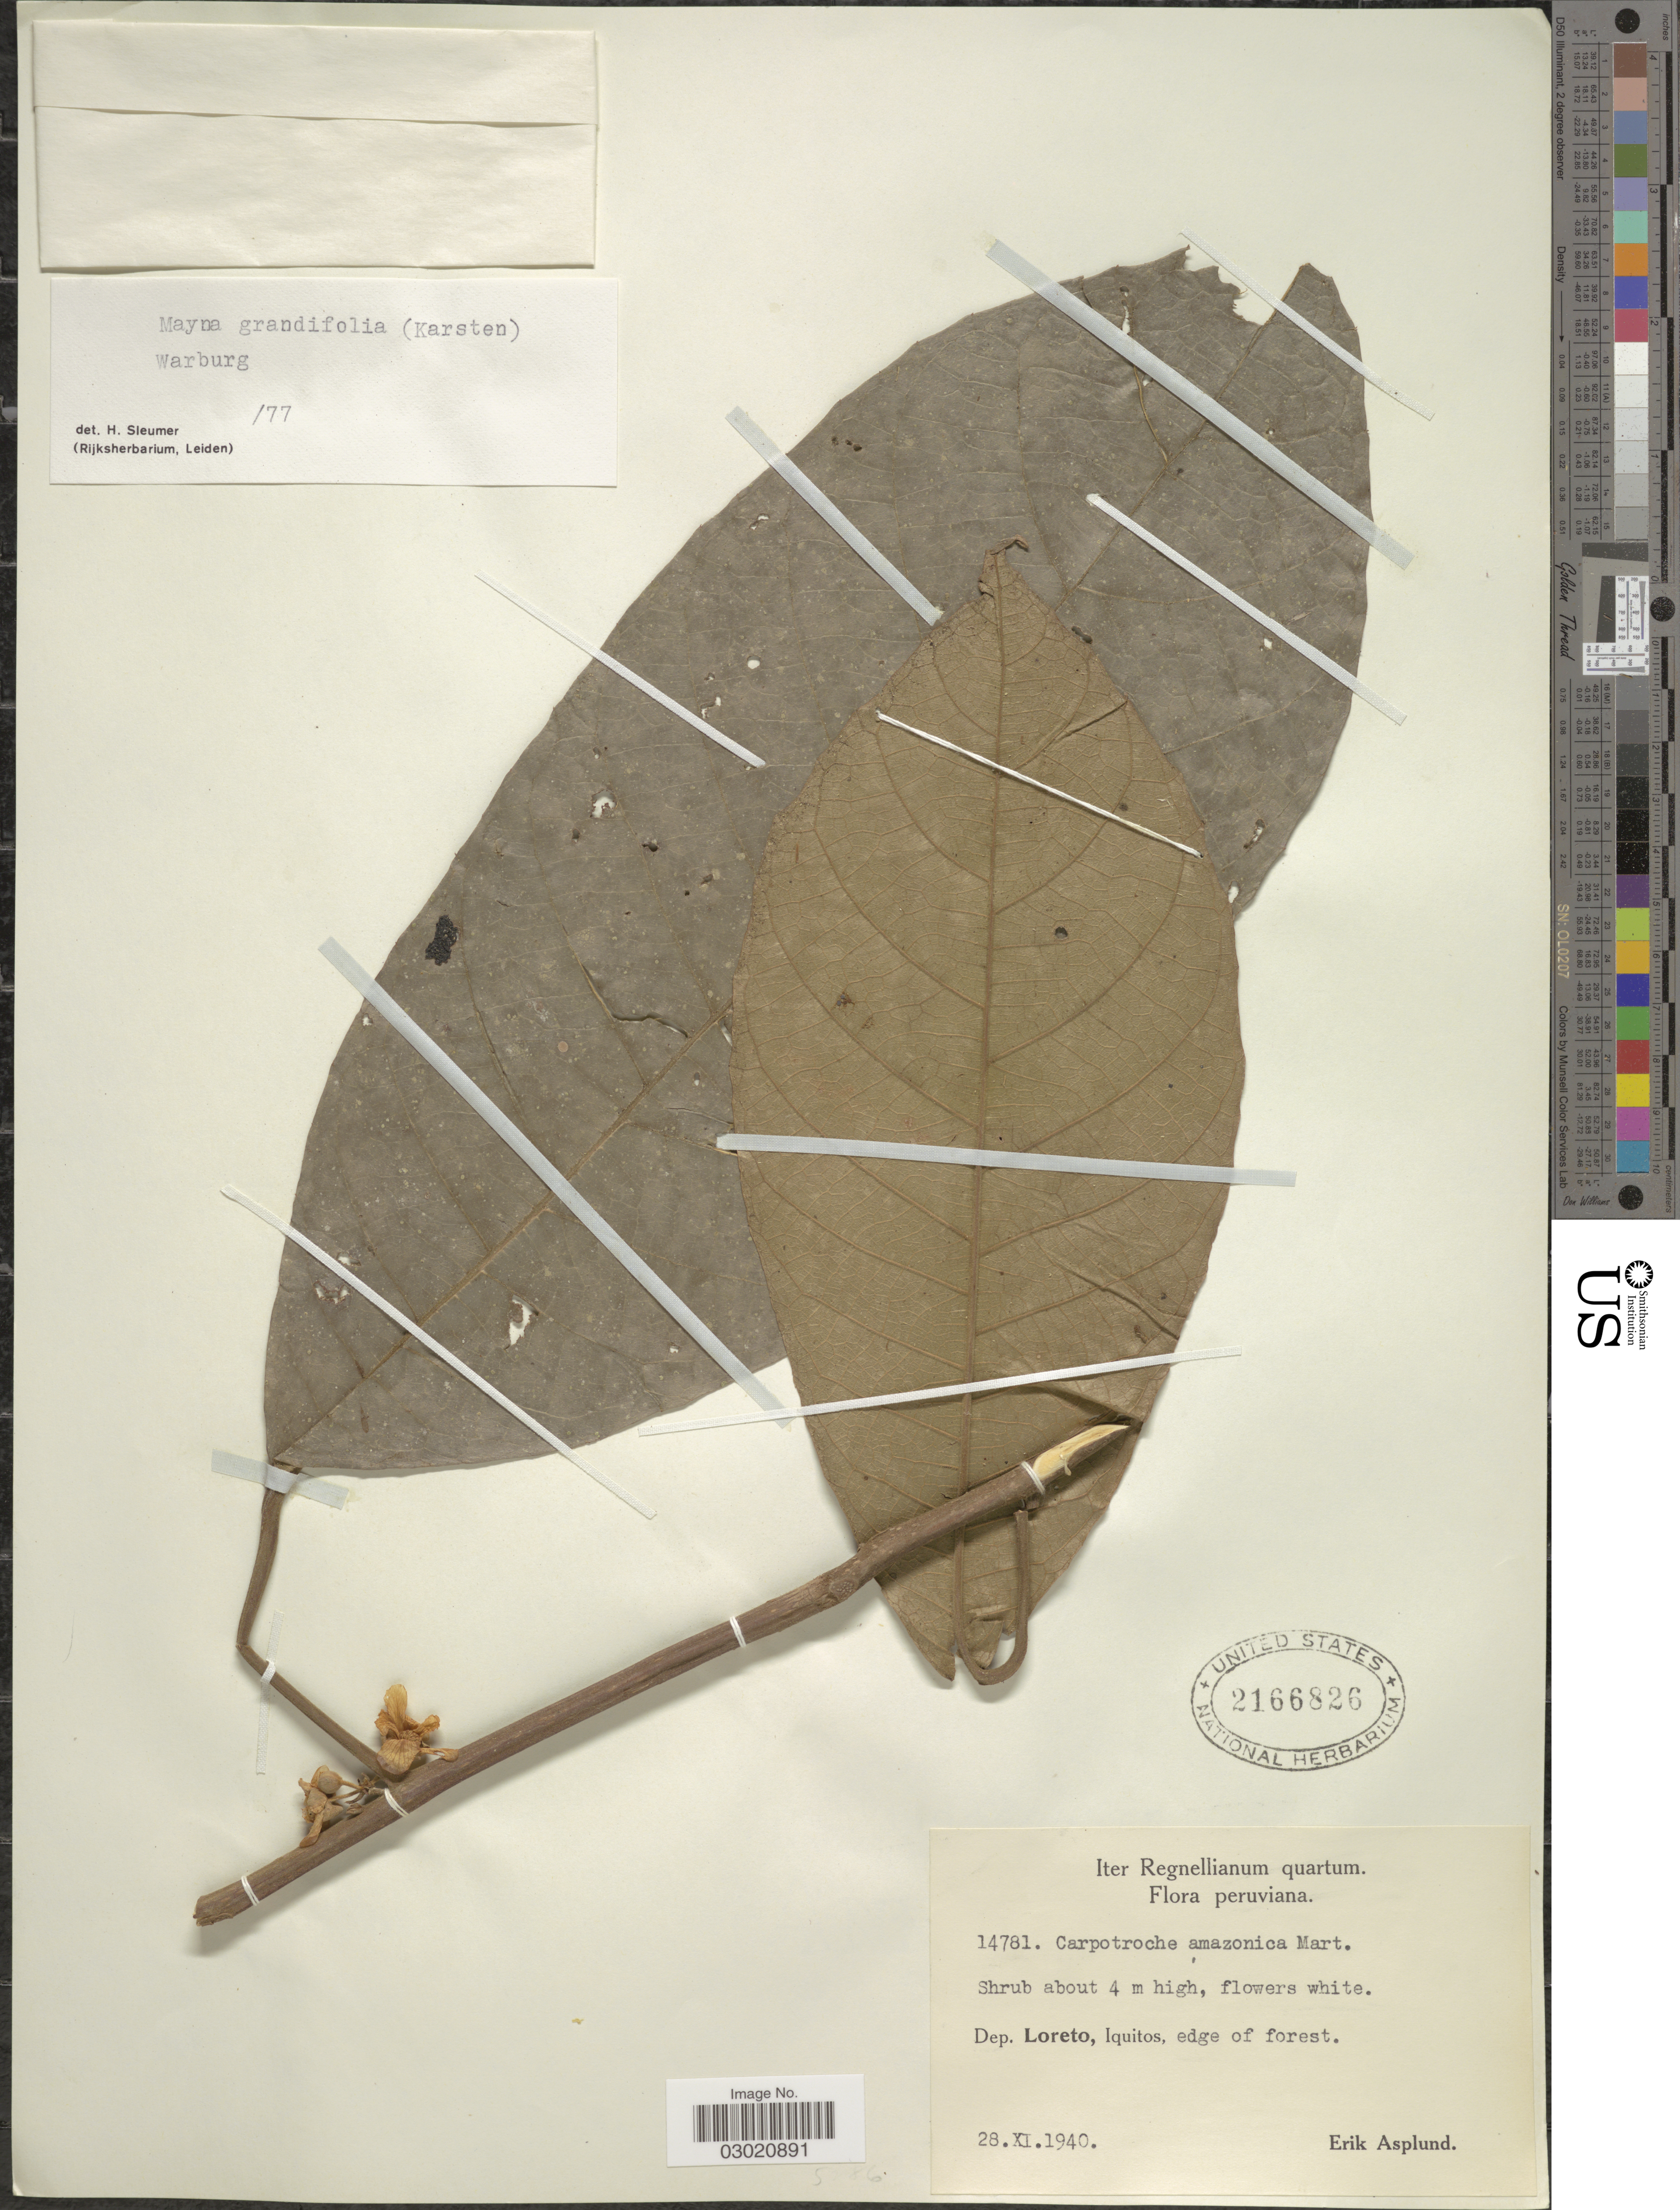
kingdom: Plantae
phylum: Tracheophyta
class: Magnoliopsida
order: Malpighiales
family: Achariaceae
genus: Mayna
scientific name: Mayna grandifolia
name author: (H. Karst.) Warb.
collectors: E. Asplund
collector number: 14781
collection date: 1940-11-28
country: Peru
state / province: Loreto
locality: Dep. Loreto, Iquitos.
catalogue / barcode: US 2166826